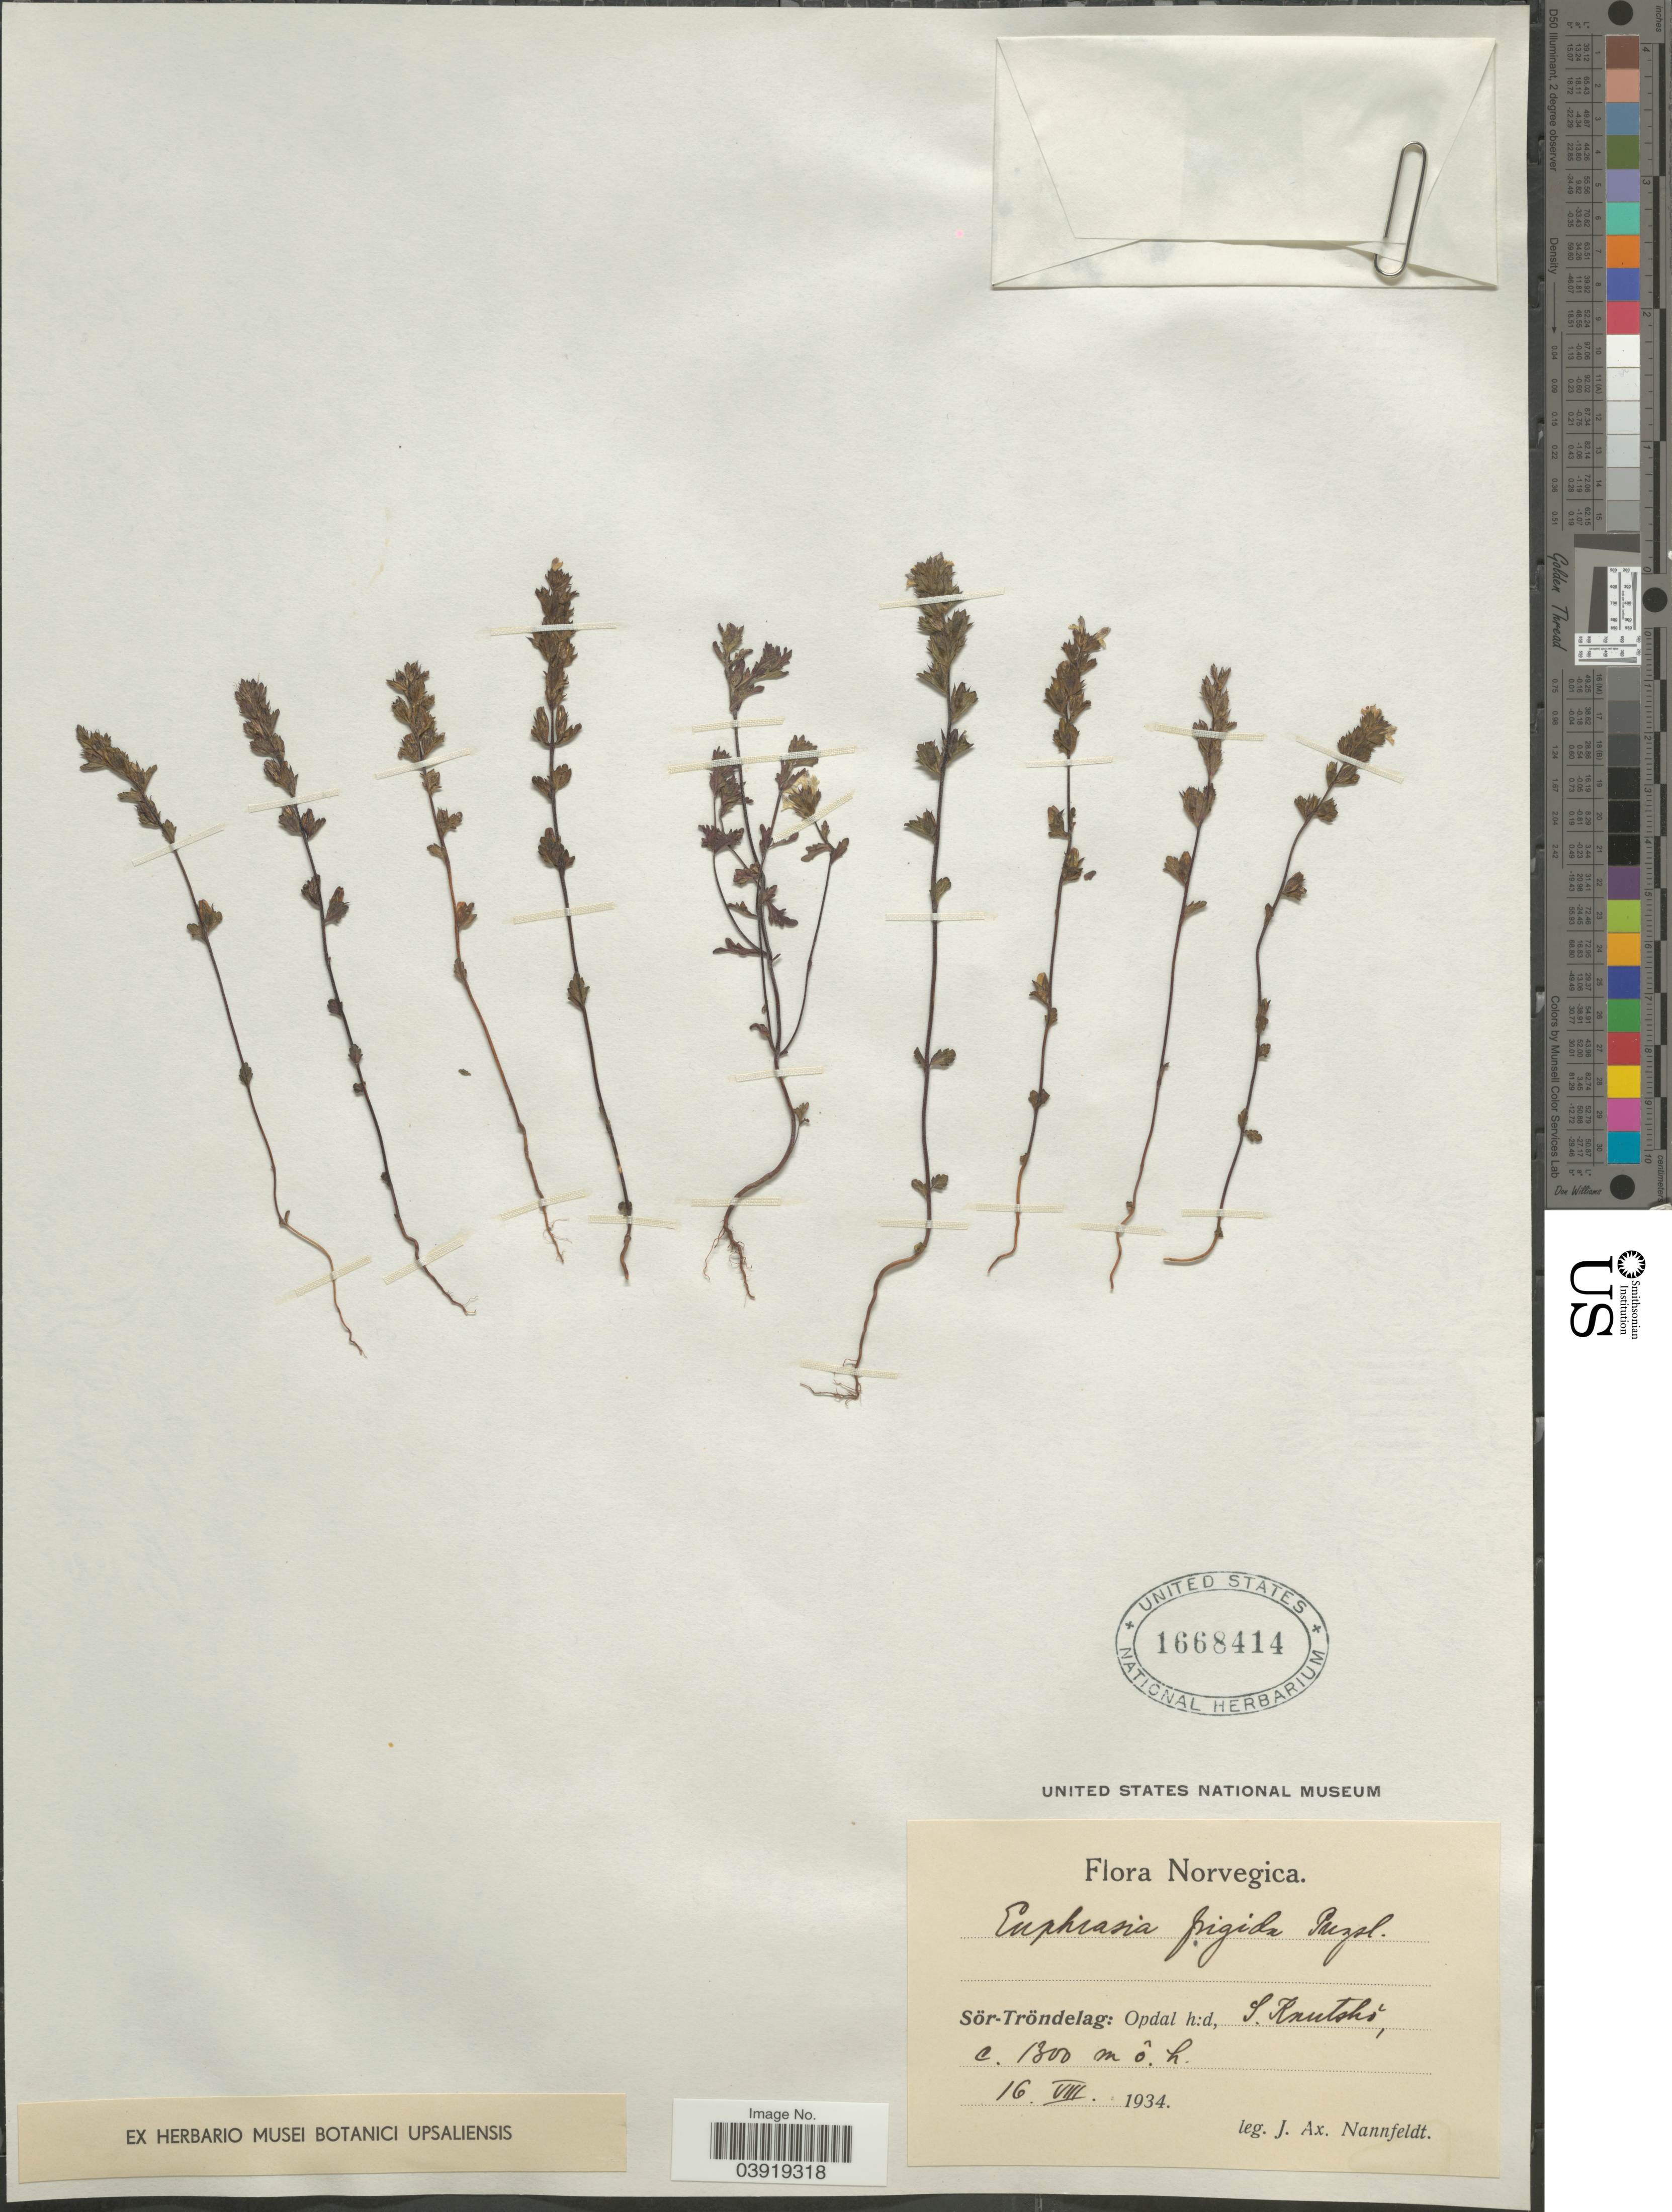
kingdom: Plantae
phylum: Tracheophyta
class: Magnoliopsida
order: Lamiales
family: Orobanchaceae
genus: Euphrasia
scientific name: Euphrasia frigida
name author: Pugsley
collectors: J. Nannfeldt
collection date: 1934-08-16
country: Norway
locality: Norvegica. Sör-Tröndelag: Opdal h:d, S. Knutshøe.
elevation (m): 1300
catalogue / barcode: US 1668414